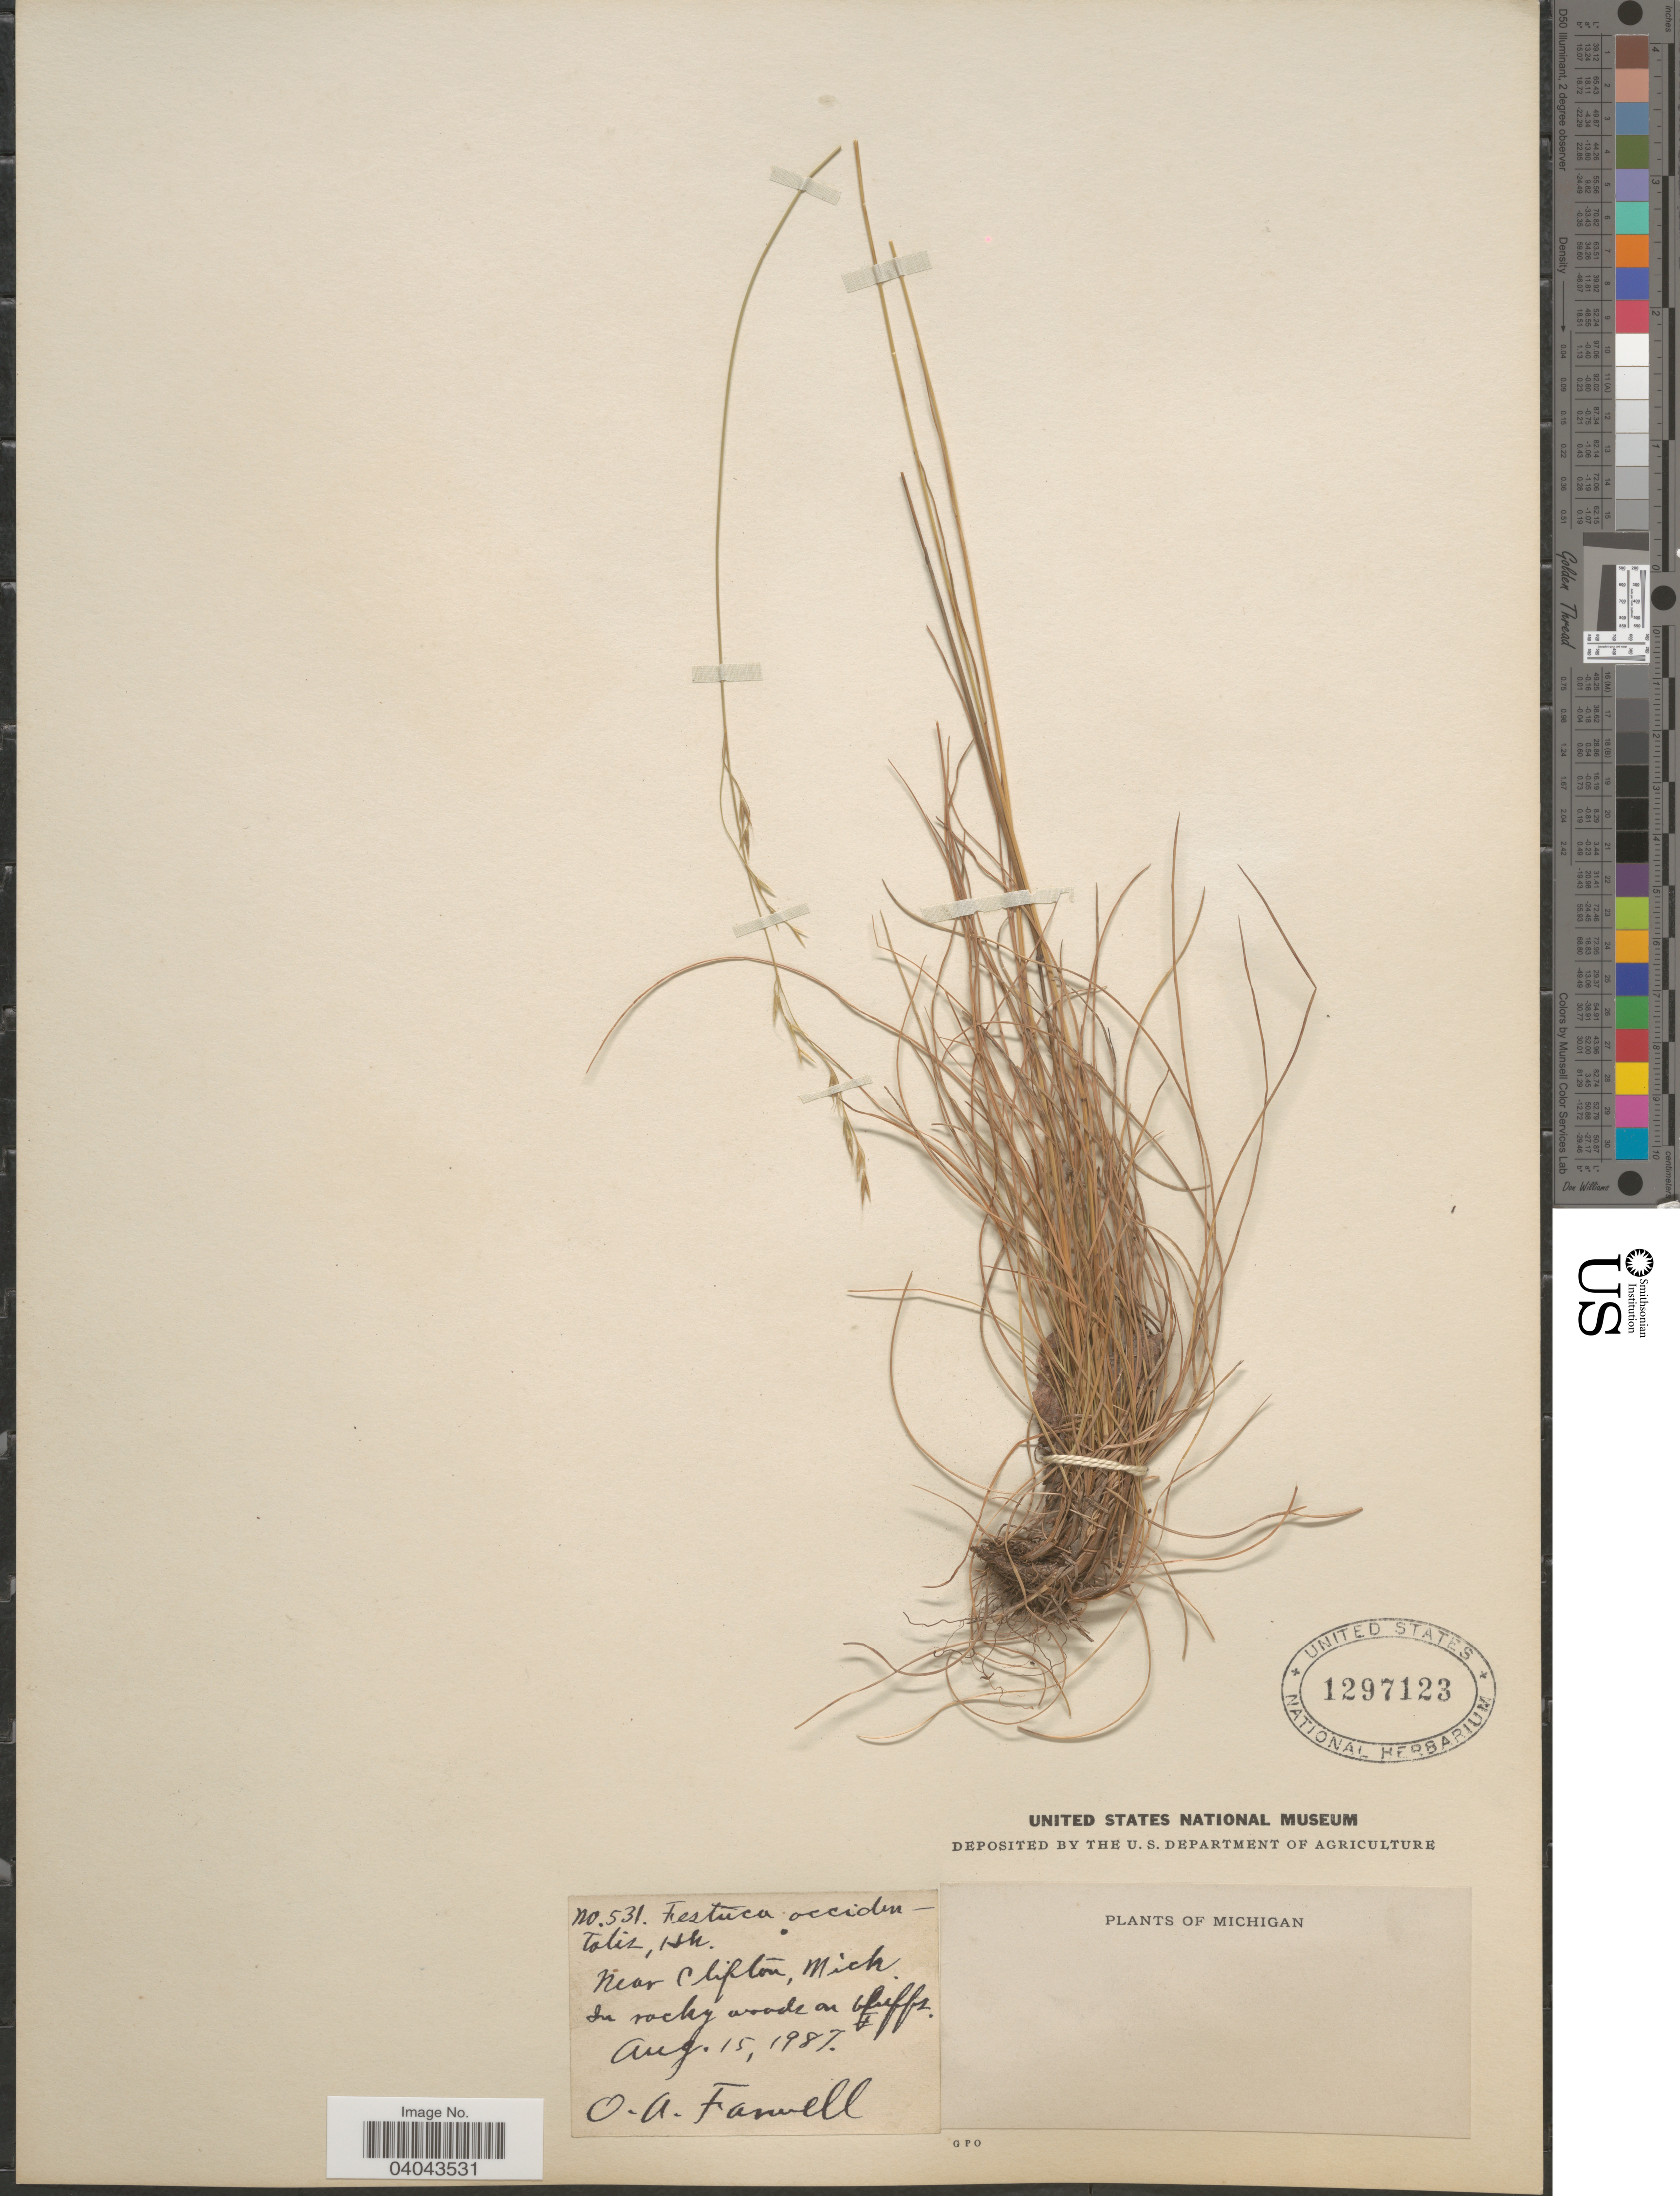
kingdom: Plantae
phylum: Tracheophyta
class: Liliopsida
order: Poales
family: Poaceae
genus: Festuca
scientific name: Festuca occidentalis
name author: Hook.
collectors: O. Farwell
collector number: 531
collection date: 1987-08-15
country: United States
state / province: Michigan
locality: Near Clifton.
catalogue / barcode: US 1297123